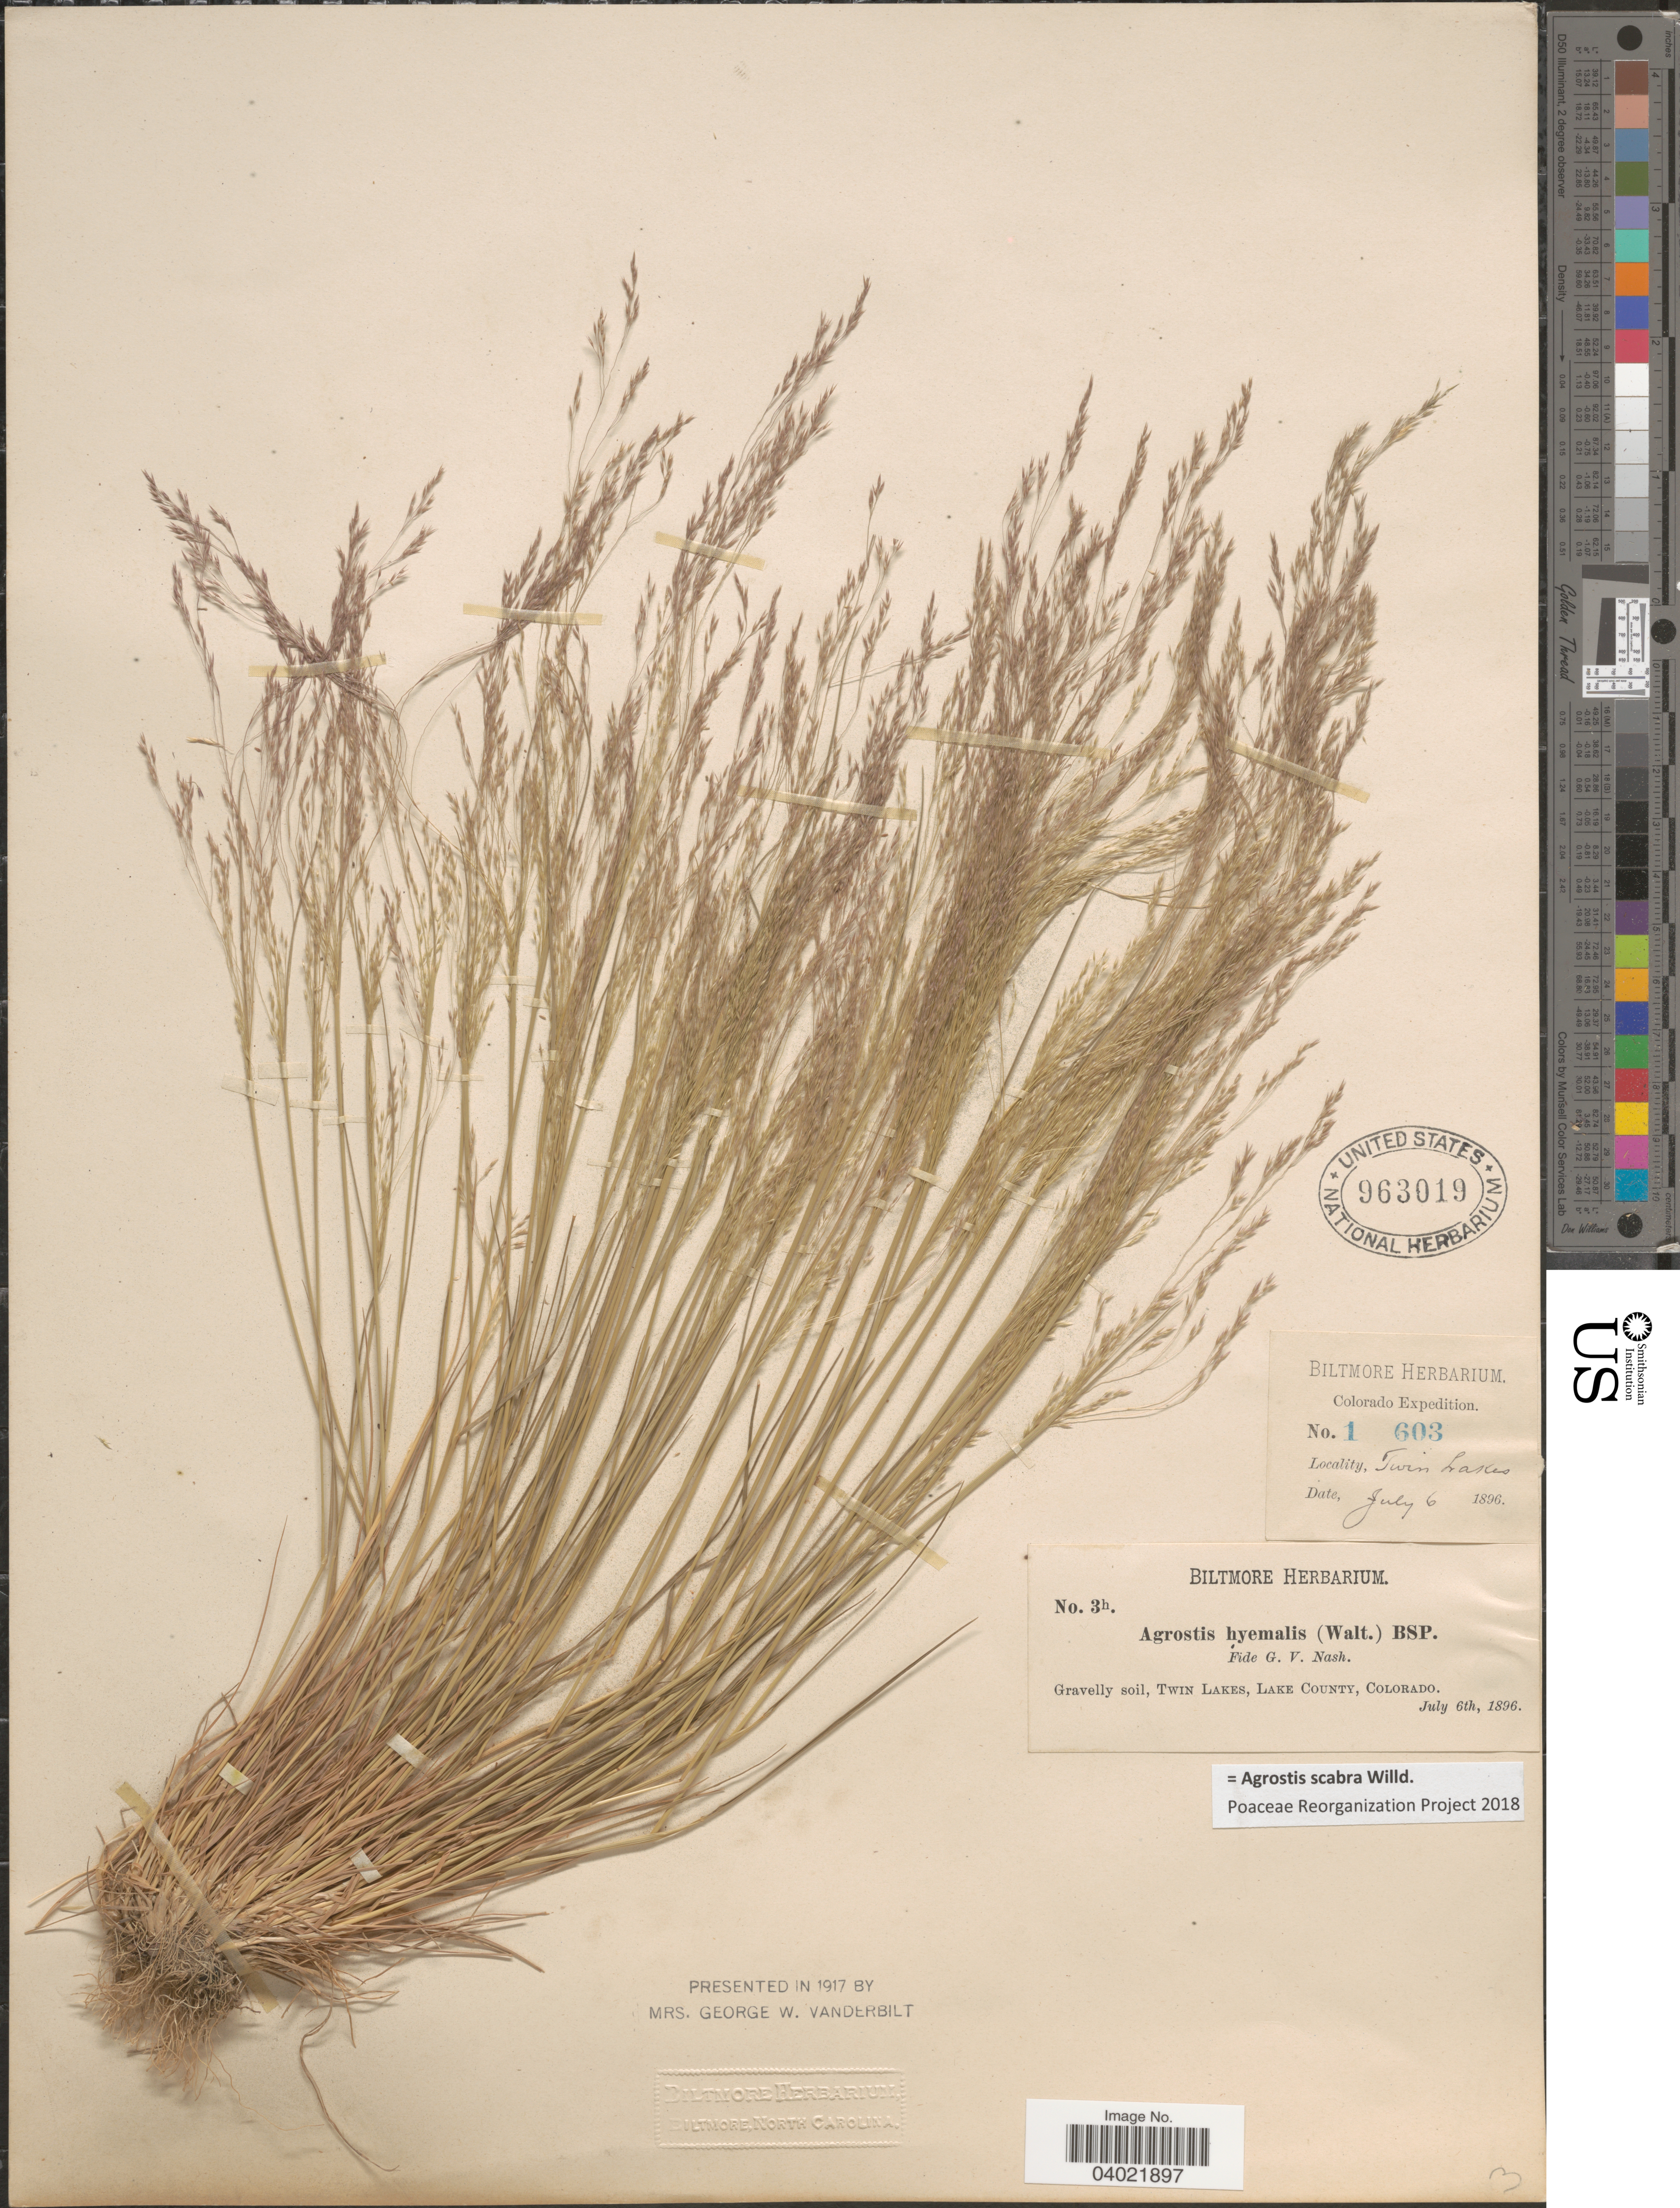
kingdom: Plantae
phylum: Tracheophyta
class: Liliopsida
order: Poales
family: Poaceae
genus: Agrostis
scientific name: Agrostis scabra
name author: Willd.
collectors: ex herb. Biltmore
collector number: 1603/3h ?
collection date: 1896-07-06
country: United States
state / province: Colorado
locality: Twin Lakes, Lake County.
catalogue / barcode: US 963019